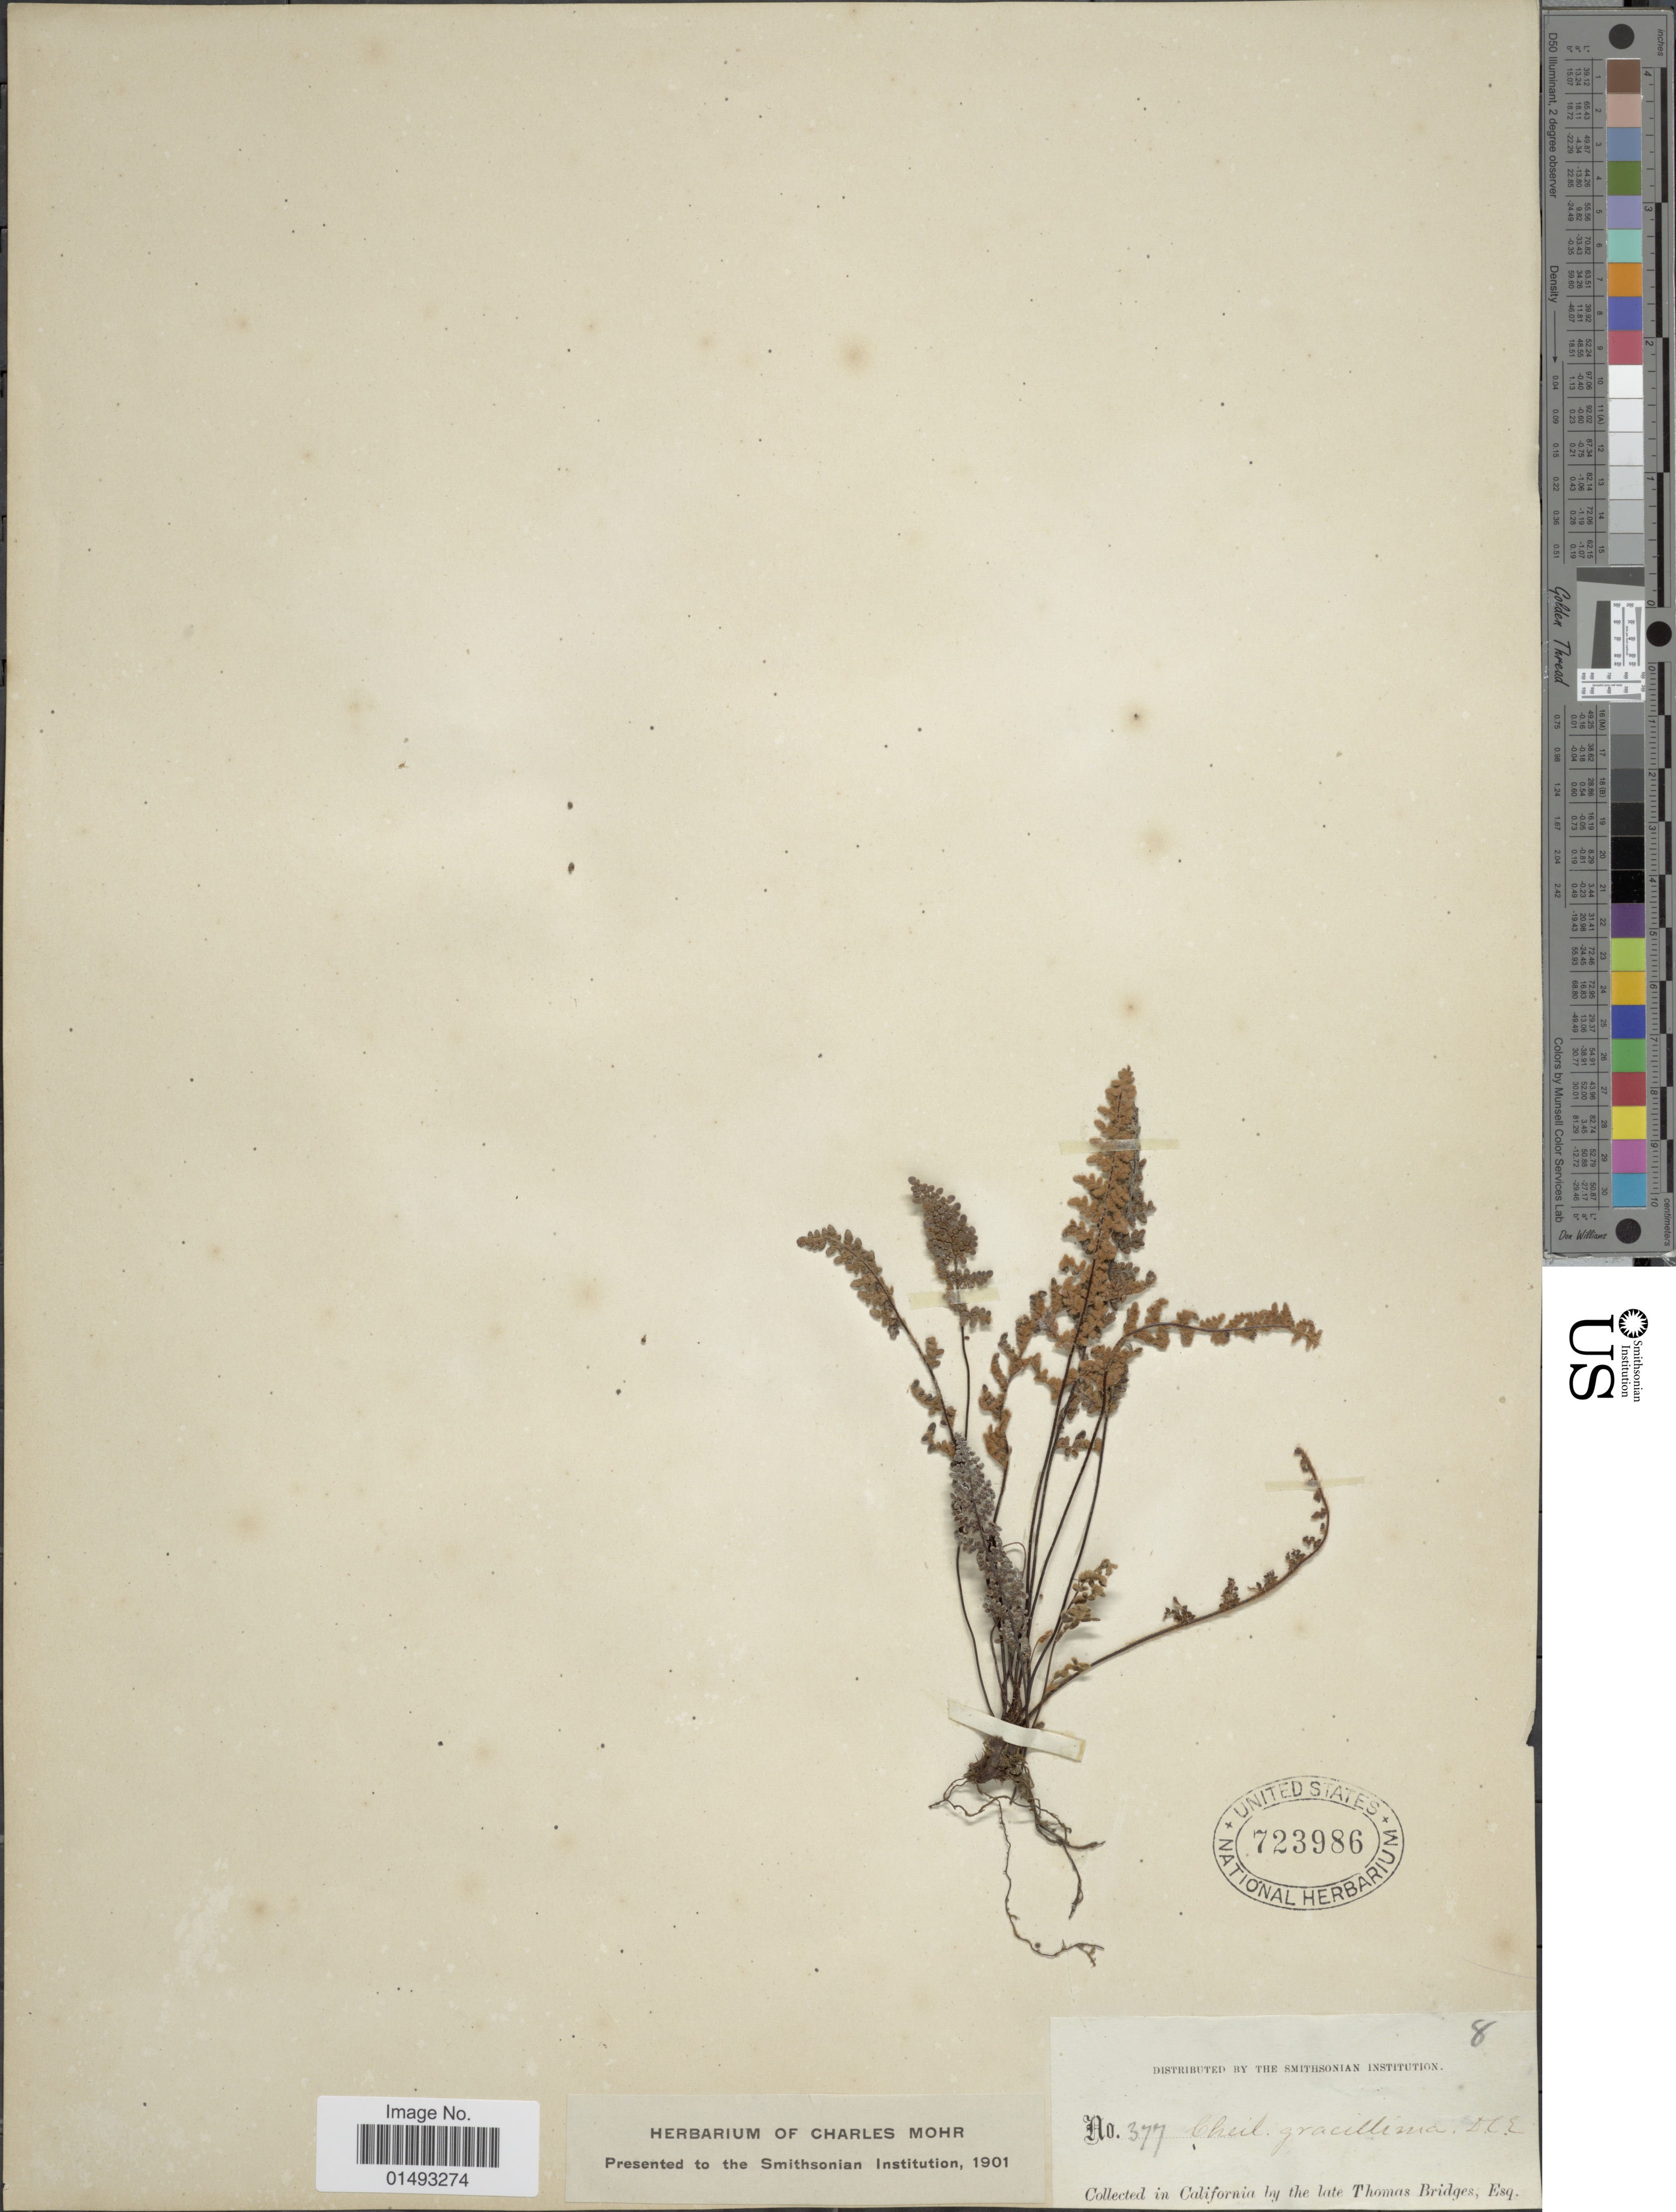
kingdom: Plantae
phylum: Tracheophyta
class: Polypodiopsida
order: Polypodiales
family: Pteridaceae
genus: Myriopteris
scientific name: Myriopteris gracillima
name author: (D.C. Eaton) J. Sm.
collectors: T. Bridges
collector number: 377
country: United States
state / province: California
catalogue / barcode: US 723986